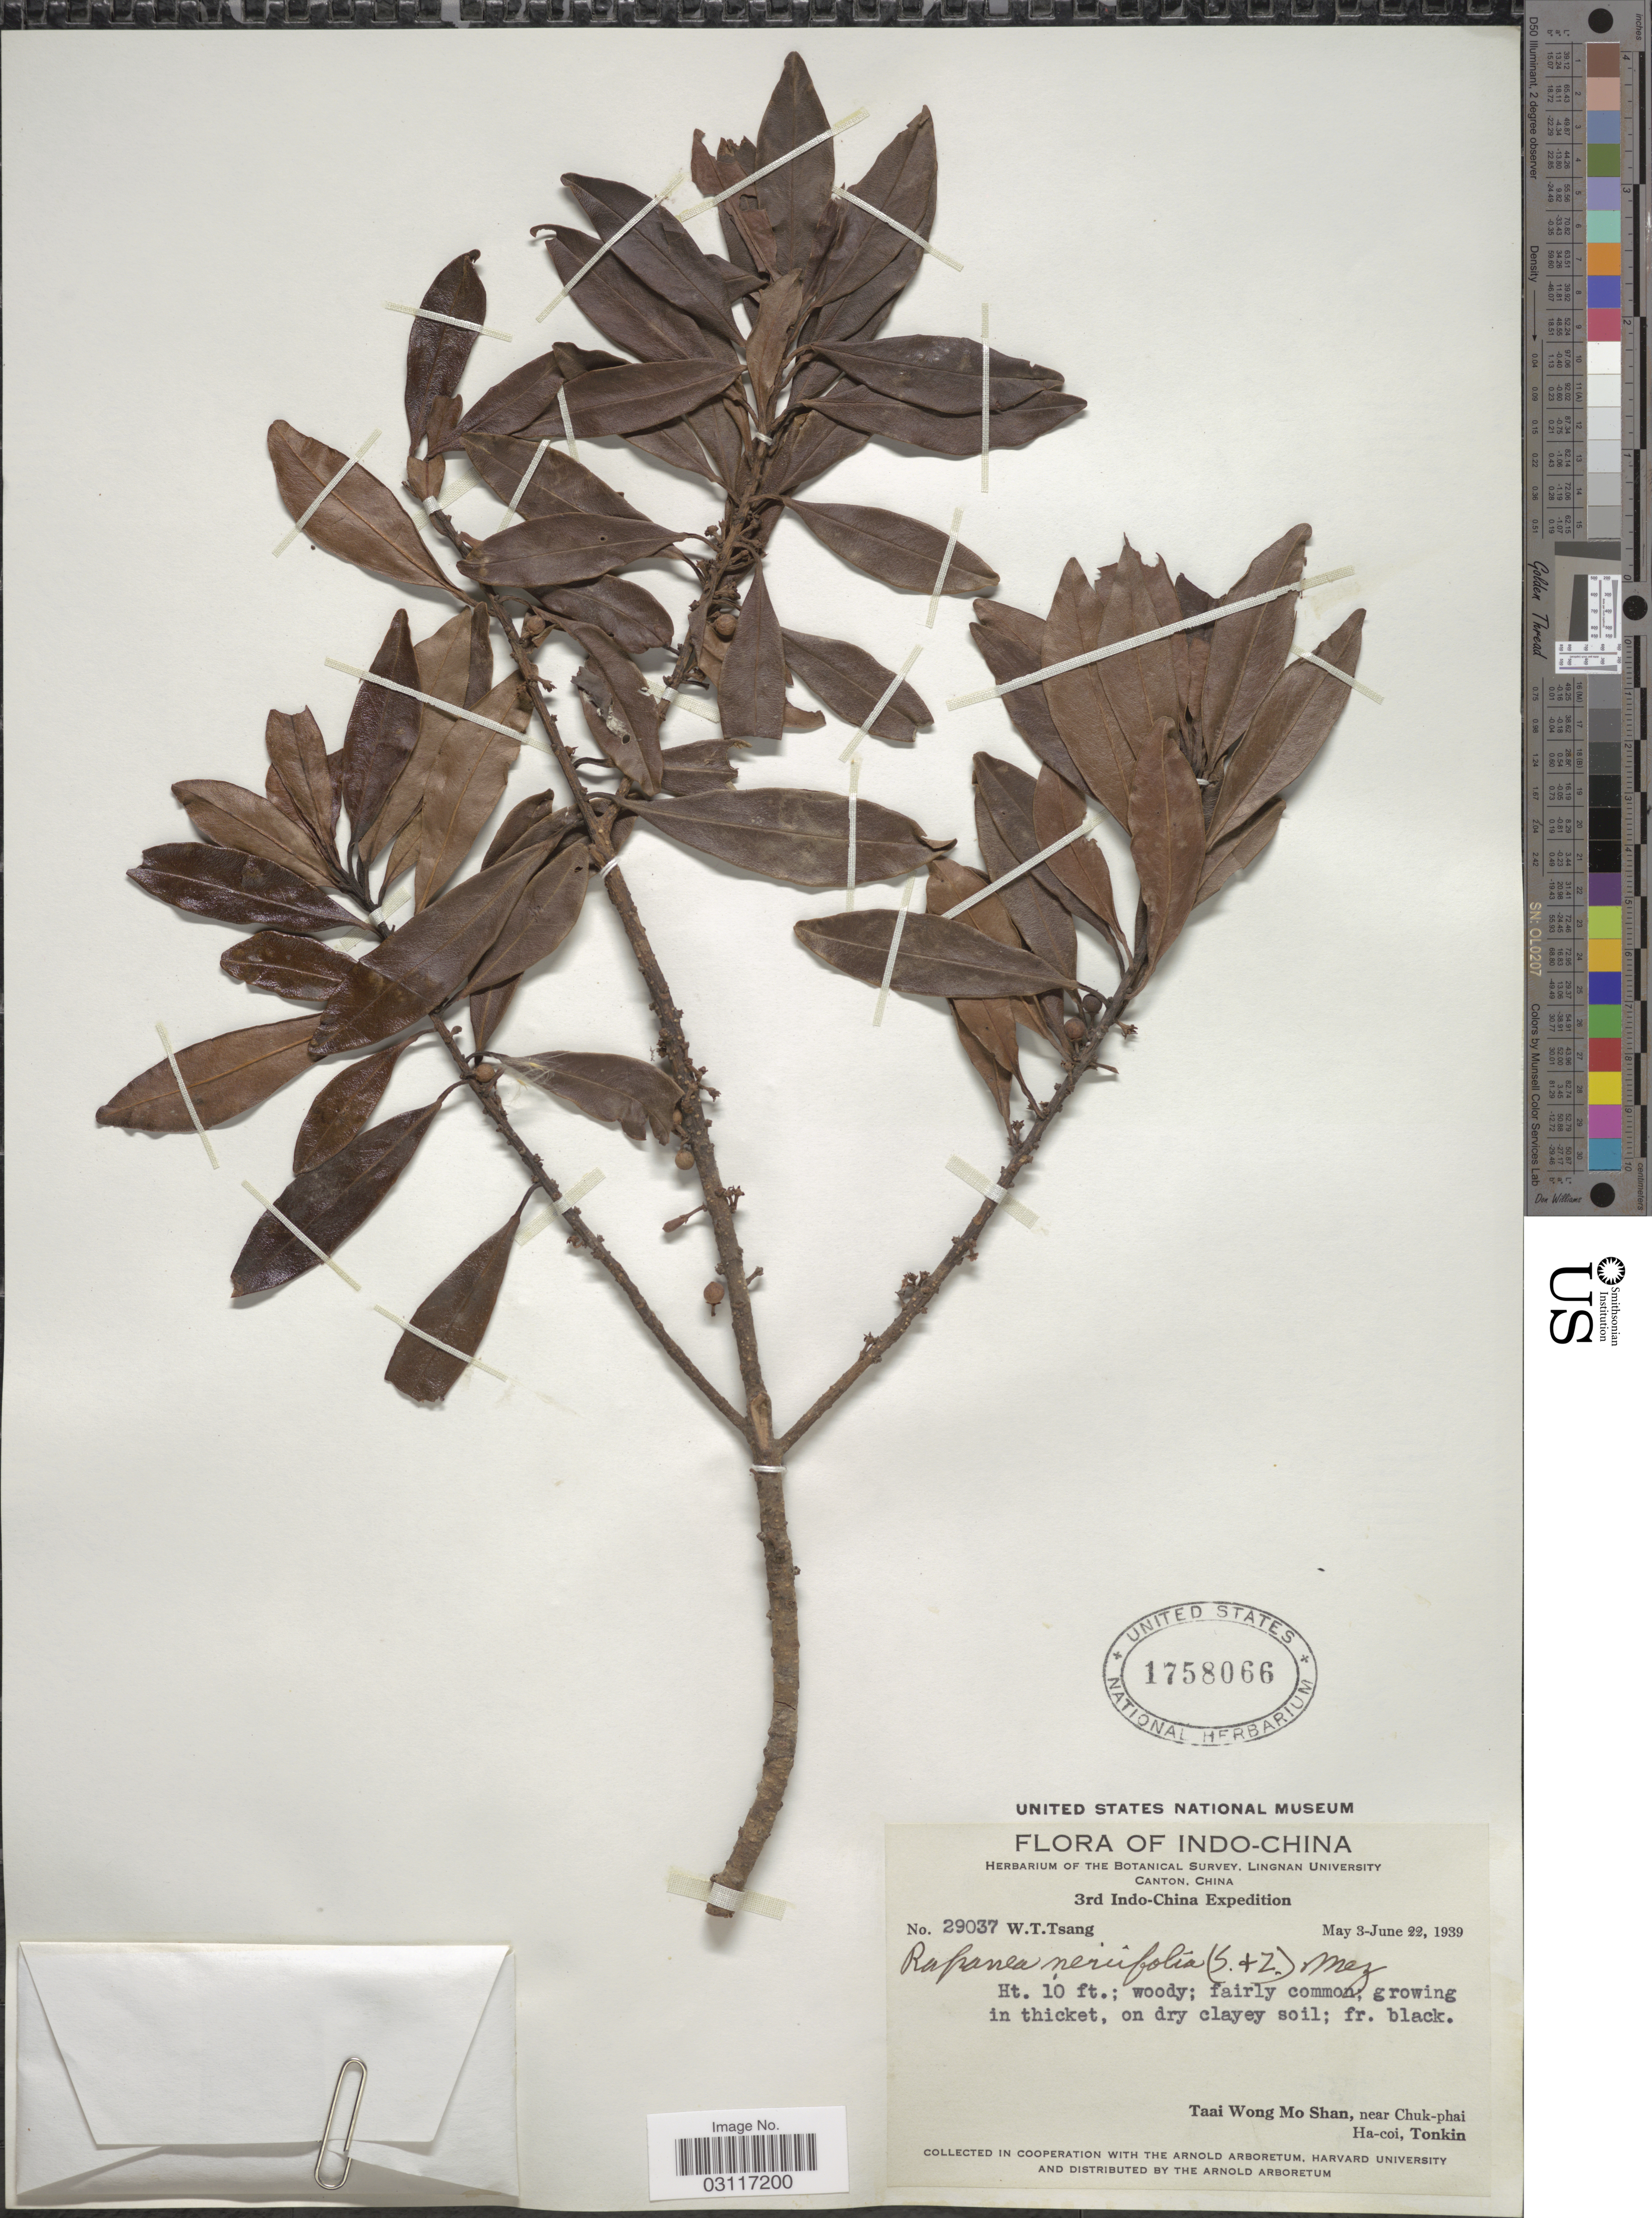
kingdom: Plantae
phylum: Tracheophyta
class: Magnoliopsida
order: Ericales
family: Primulaceae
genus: Myrsine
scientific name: Myrsine seguinii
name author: H. Lév.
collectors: W. T. Tsang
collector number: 29037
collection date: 1939-05-03/1939-06-22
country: Vietnam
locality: Indo-China. Taai Wong Mo Shan, near Chuk-phai, Hai-coi, Tonkin.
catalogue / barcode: US 1758066